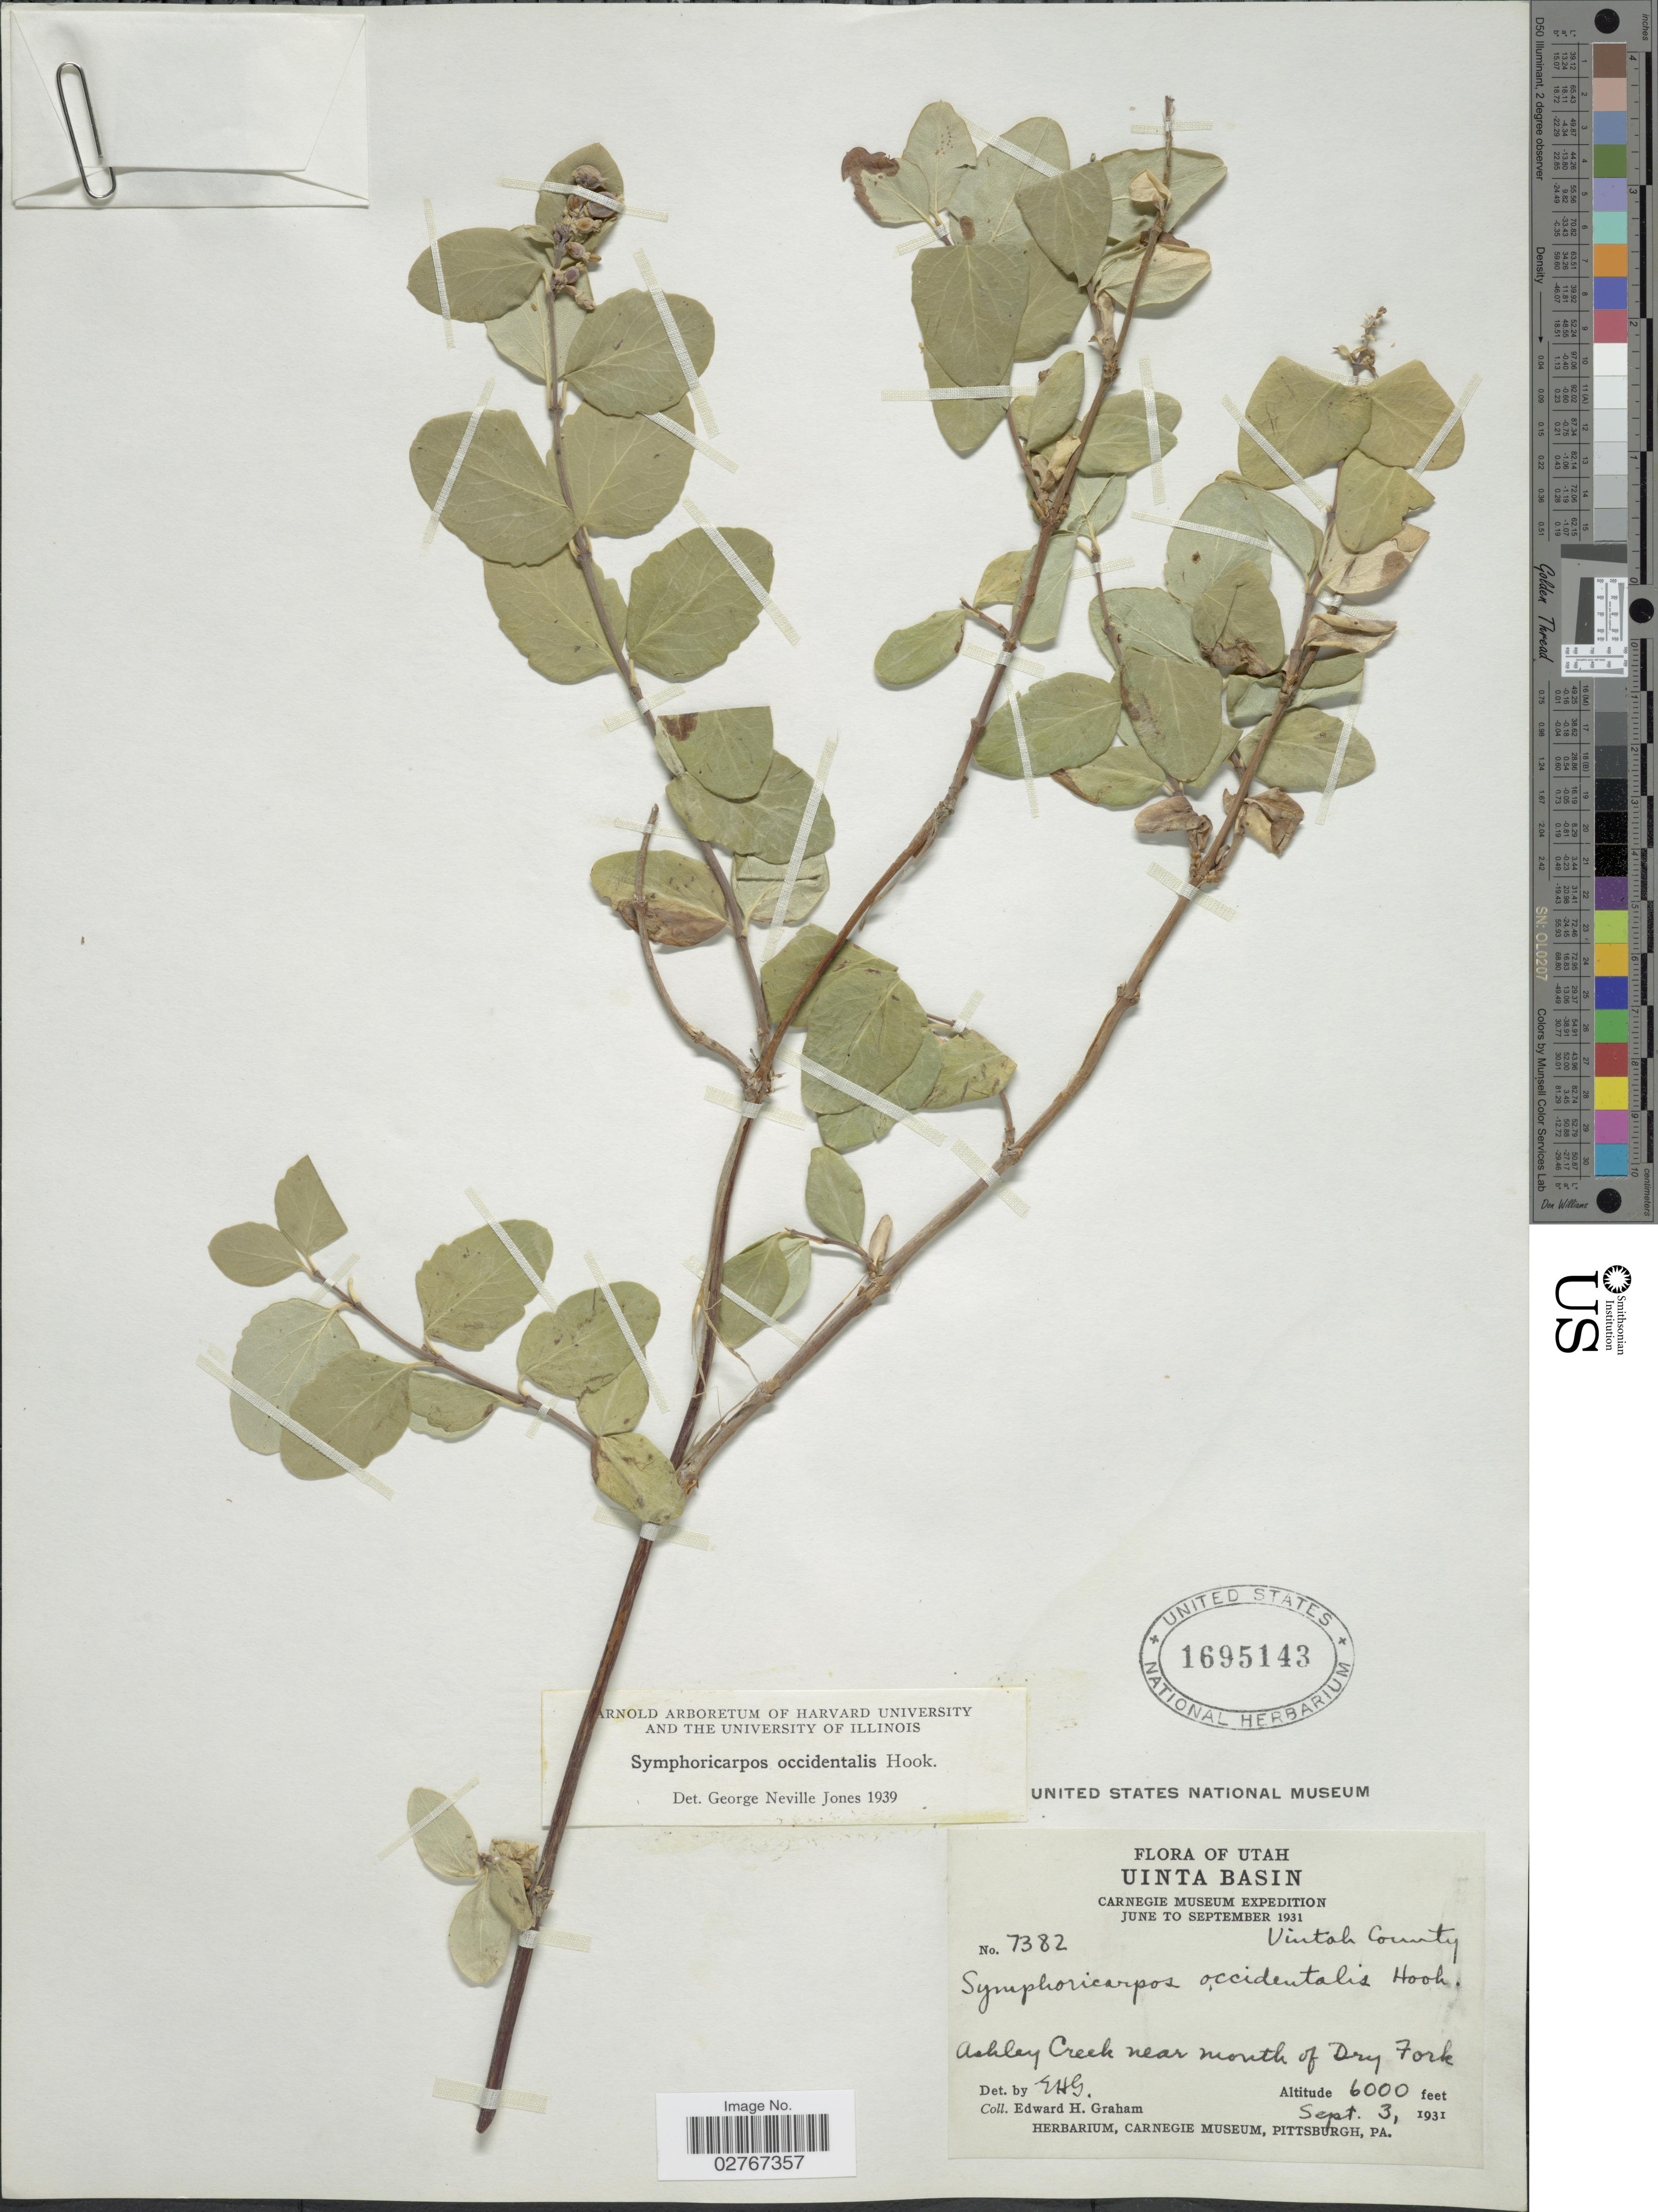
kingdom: Plantae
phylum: Tracheophyta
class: Magnoliopsida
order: Dipsacales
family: Caprifoliaceae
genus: Symphoricarpos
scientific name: Symphoricarpos occidentalis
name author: (R. Br.) Hook.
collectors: E. H. Graham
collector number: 7382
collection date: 1931-09-03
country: United States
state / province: Utah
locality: Uinta basin. Uintah County. Ashley Creek near mouth of Dry Fork.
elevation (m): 1829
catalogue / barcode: US 1695143